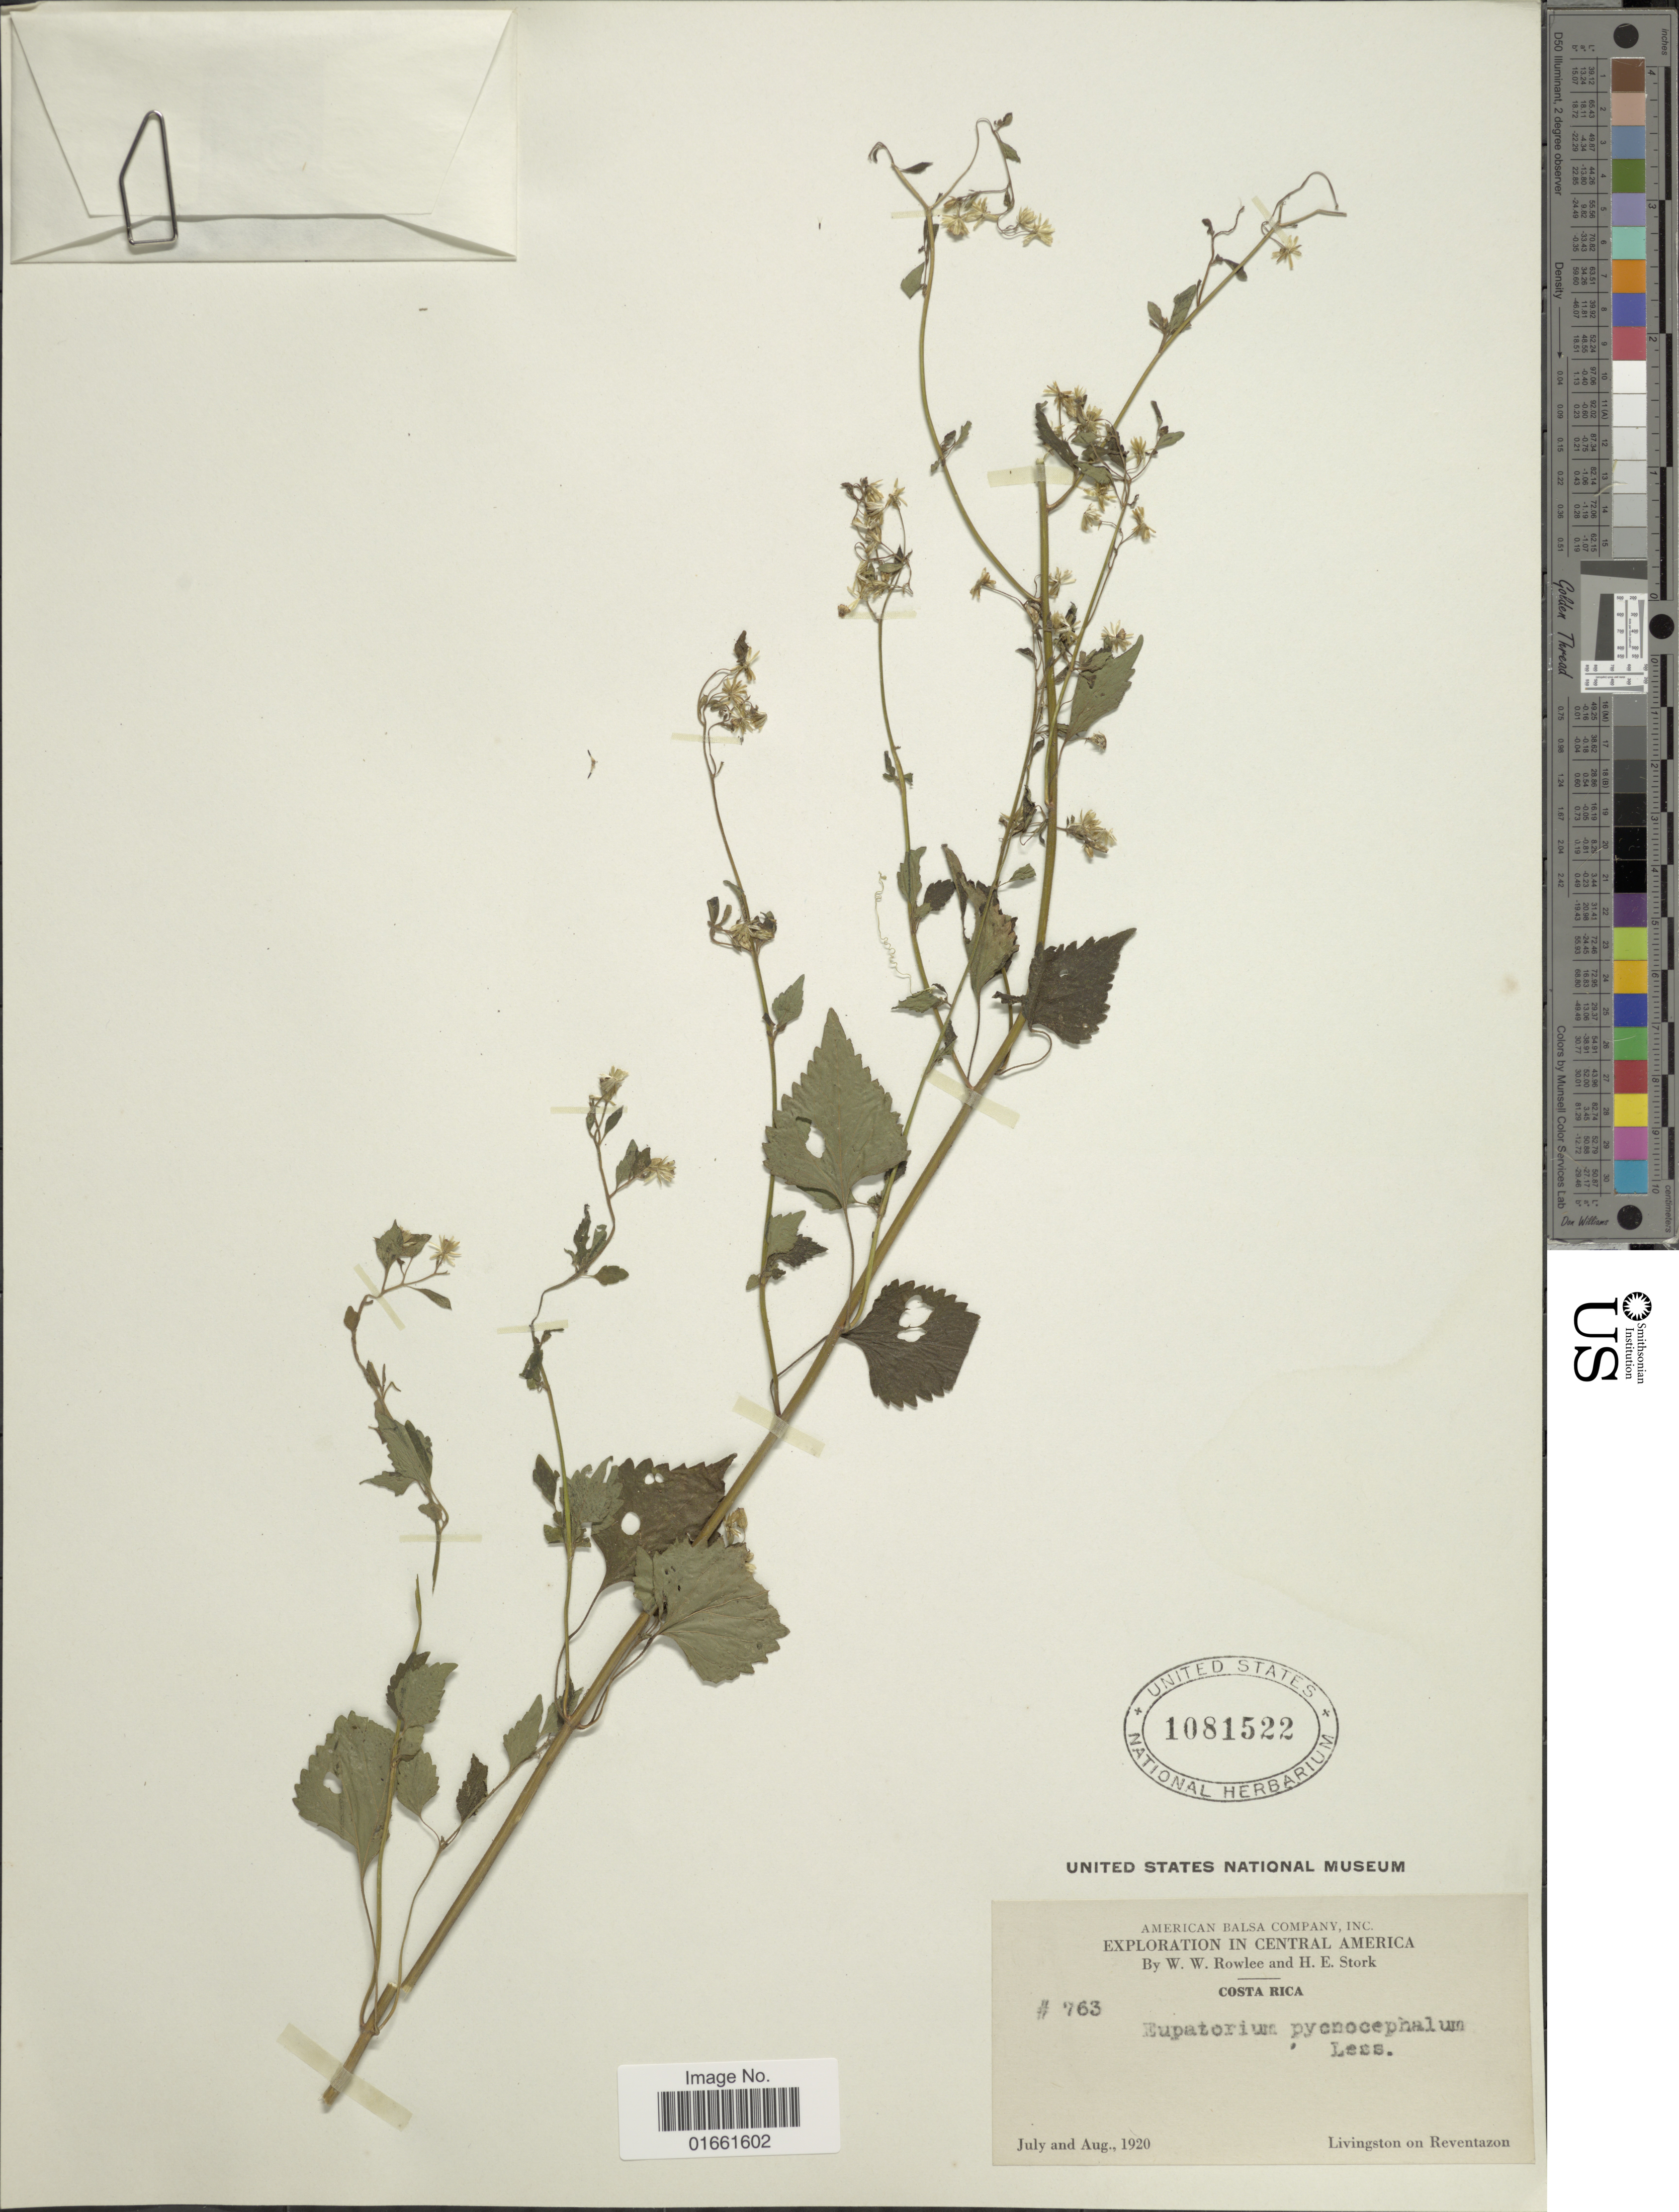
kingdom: Plantae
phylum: Tracheophyta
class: Magnoliopsida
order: Asterales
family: Asteraceae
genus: Fleischmannia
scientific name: Fleischmannia microstemon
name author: (Cass.) R.M. King & H. Rob.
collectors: W. W. Rowlee & H. E. Stork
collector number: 763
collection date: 1920-07/1920-08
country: Costa Rica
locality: Livingston on Reventazon.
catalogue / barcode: US 1081522